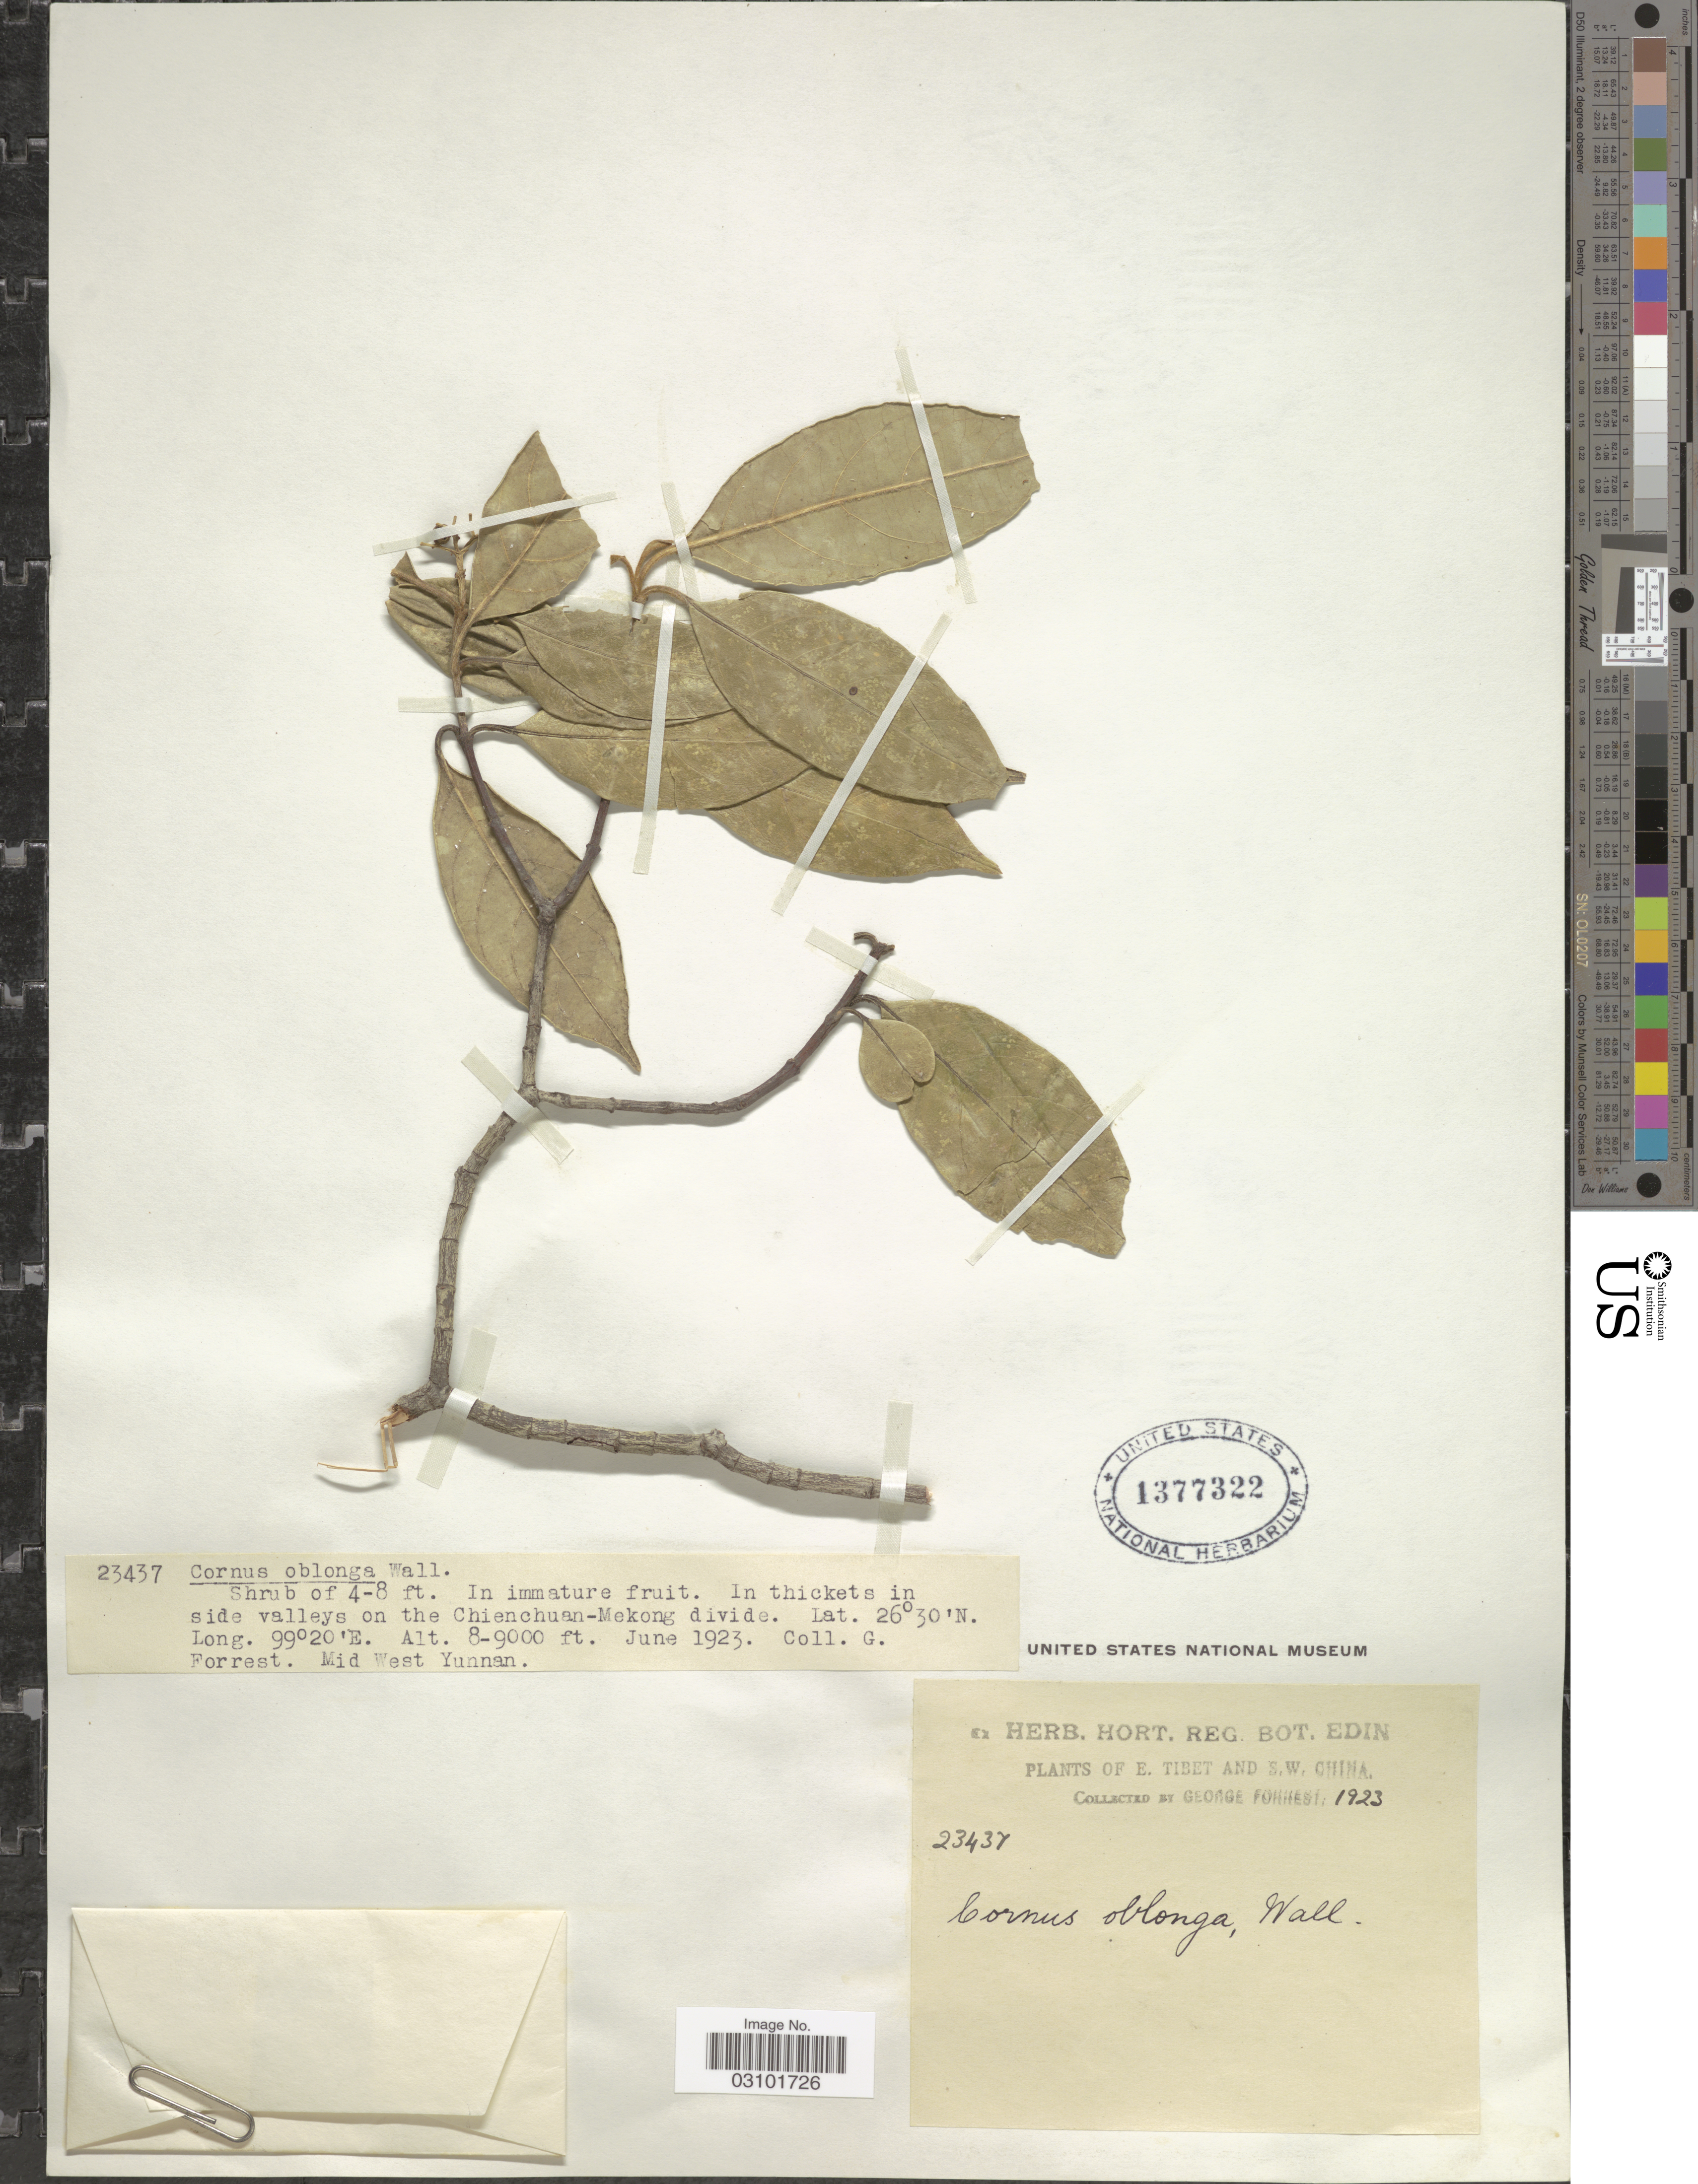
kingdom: Plantae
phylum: Tracheophyta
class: Magnoliopsida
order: Cornales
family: Cornaceae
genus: Cornus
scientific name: Cornus oblonga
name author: Wall.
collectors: G. Forrest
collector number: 23437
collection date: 1923-06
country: China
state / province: Xizang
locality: In thickets in side valleys on the Chienchuan-Mekong divide. Mid West Yunnan. E. Tibet and S. W. China.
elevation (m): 2438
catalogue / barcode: US 1377322